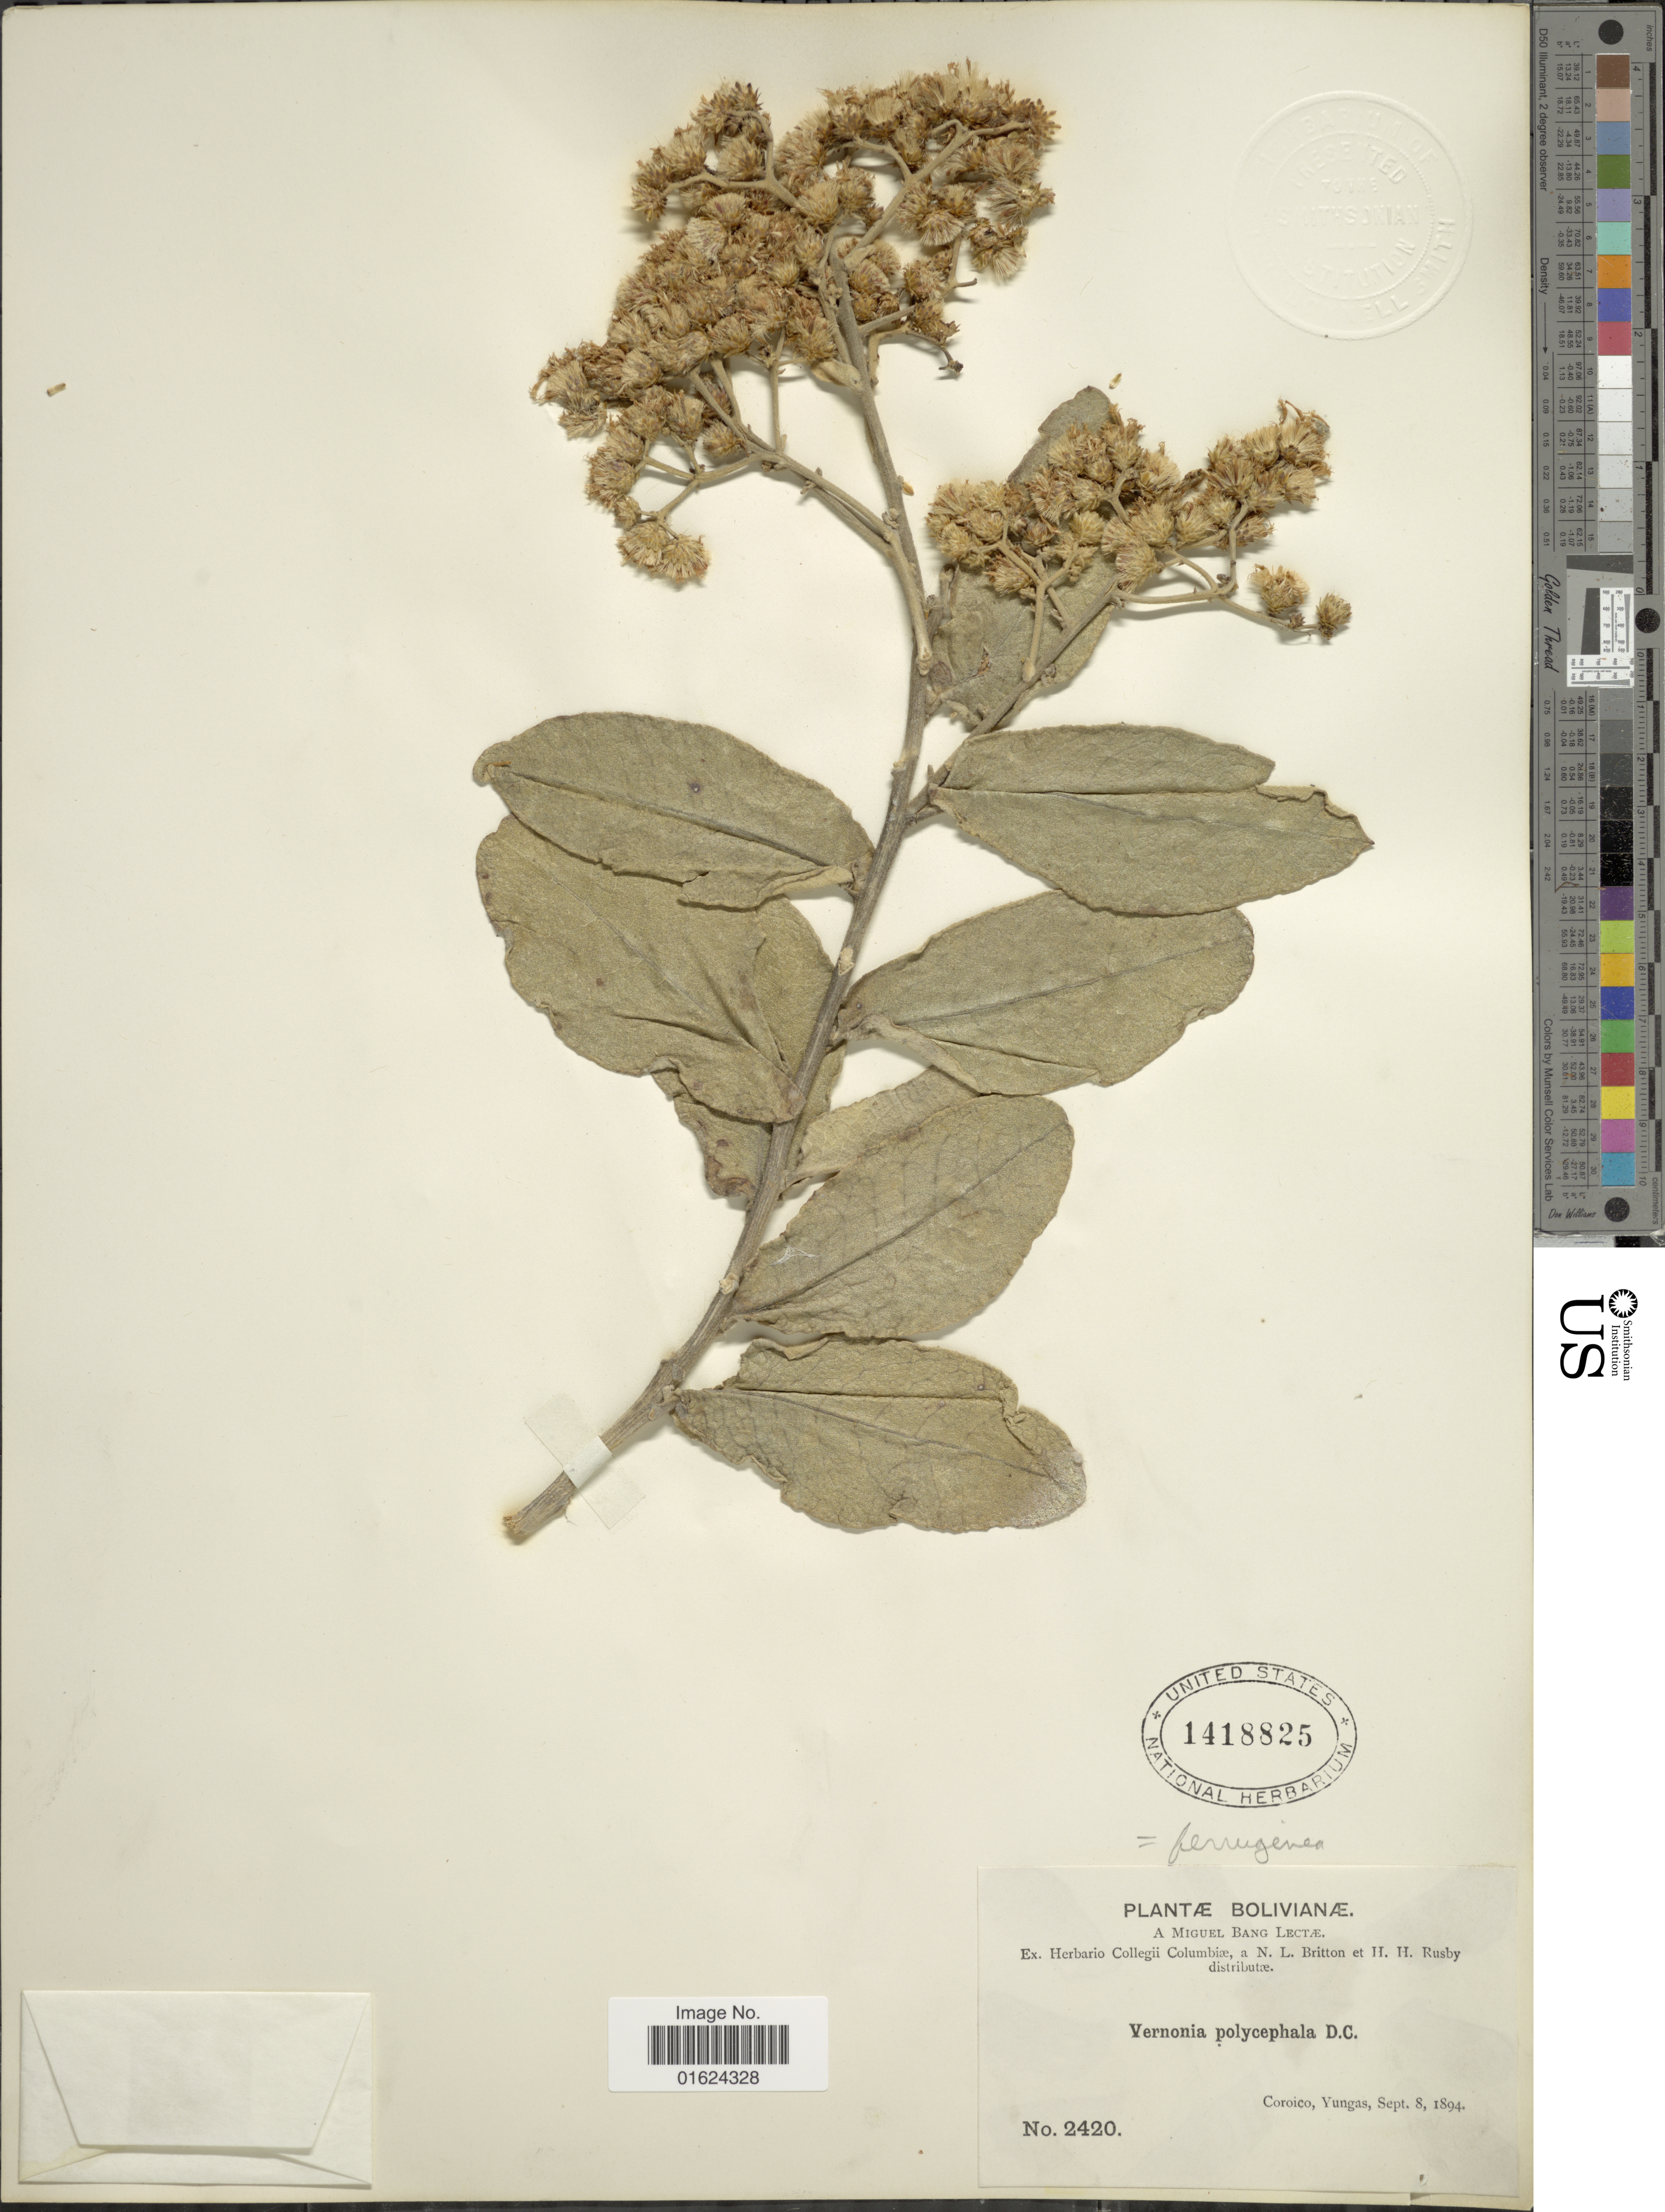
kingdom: Plantae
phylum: Tracheophyta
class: Magnoliopsida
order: Asterales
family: Asteraceae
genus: Vernonanthura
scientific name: Vernonanthura ferruginea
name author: (Less.) H. Rob.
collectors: M. Bang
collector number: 2420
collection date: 1894-09-08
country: Bolivia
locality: Bolivianae. Coroico, Yungas.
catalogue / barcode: US 1418825